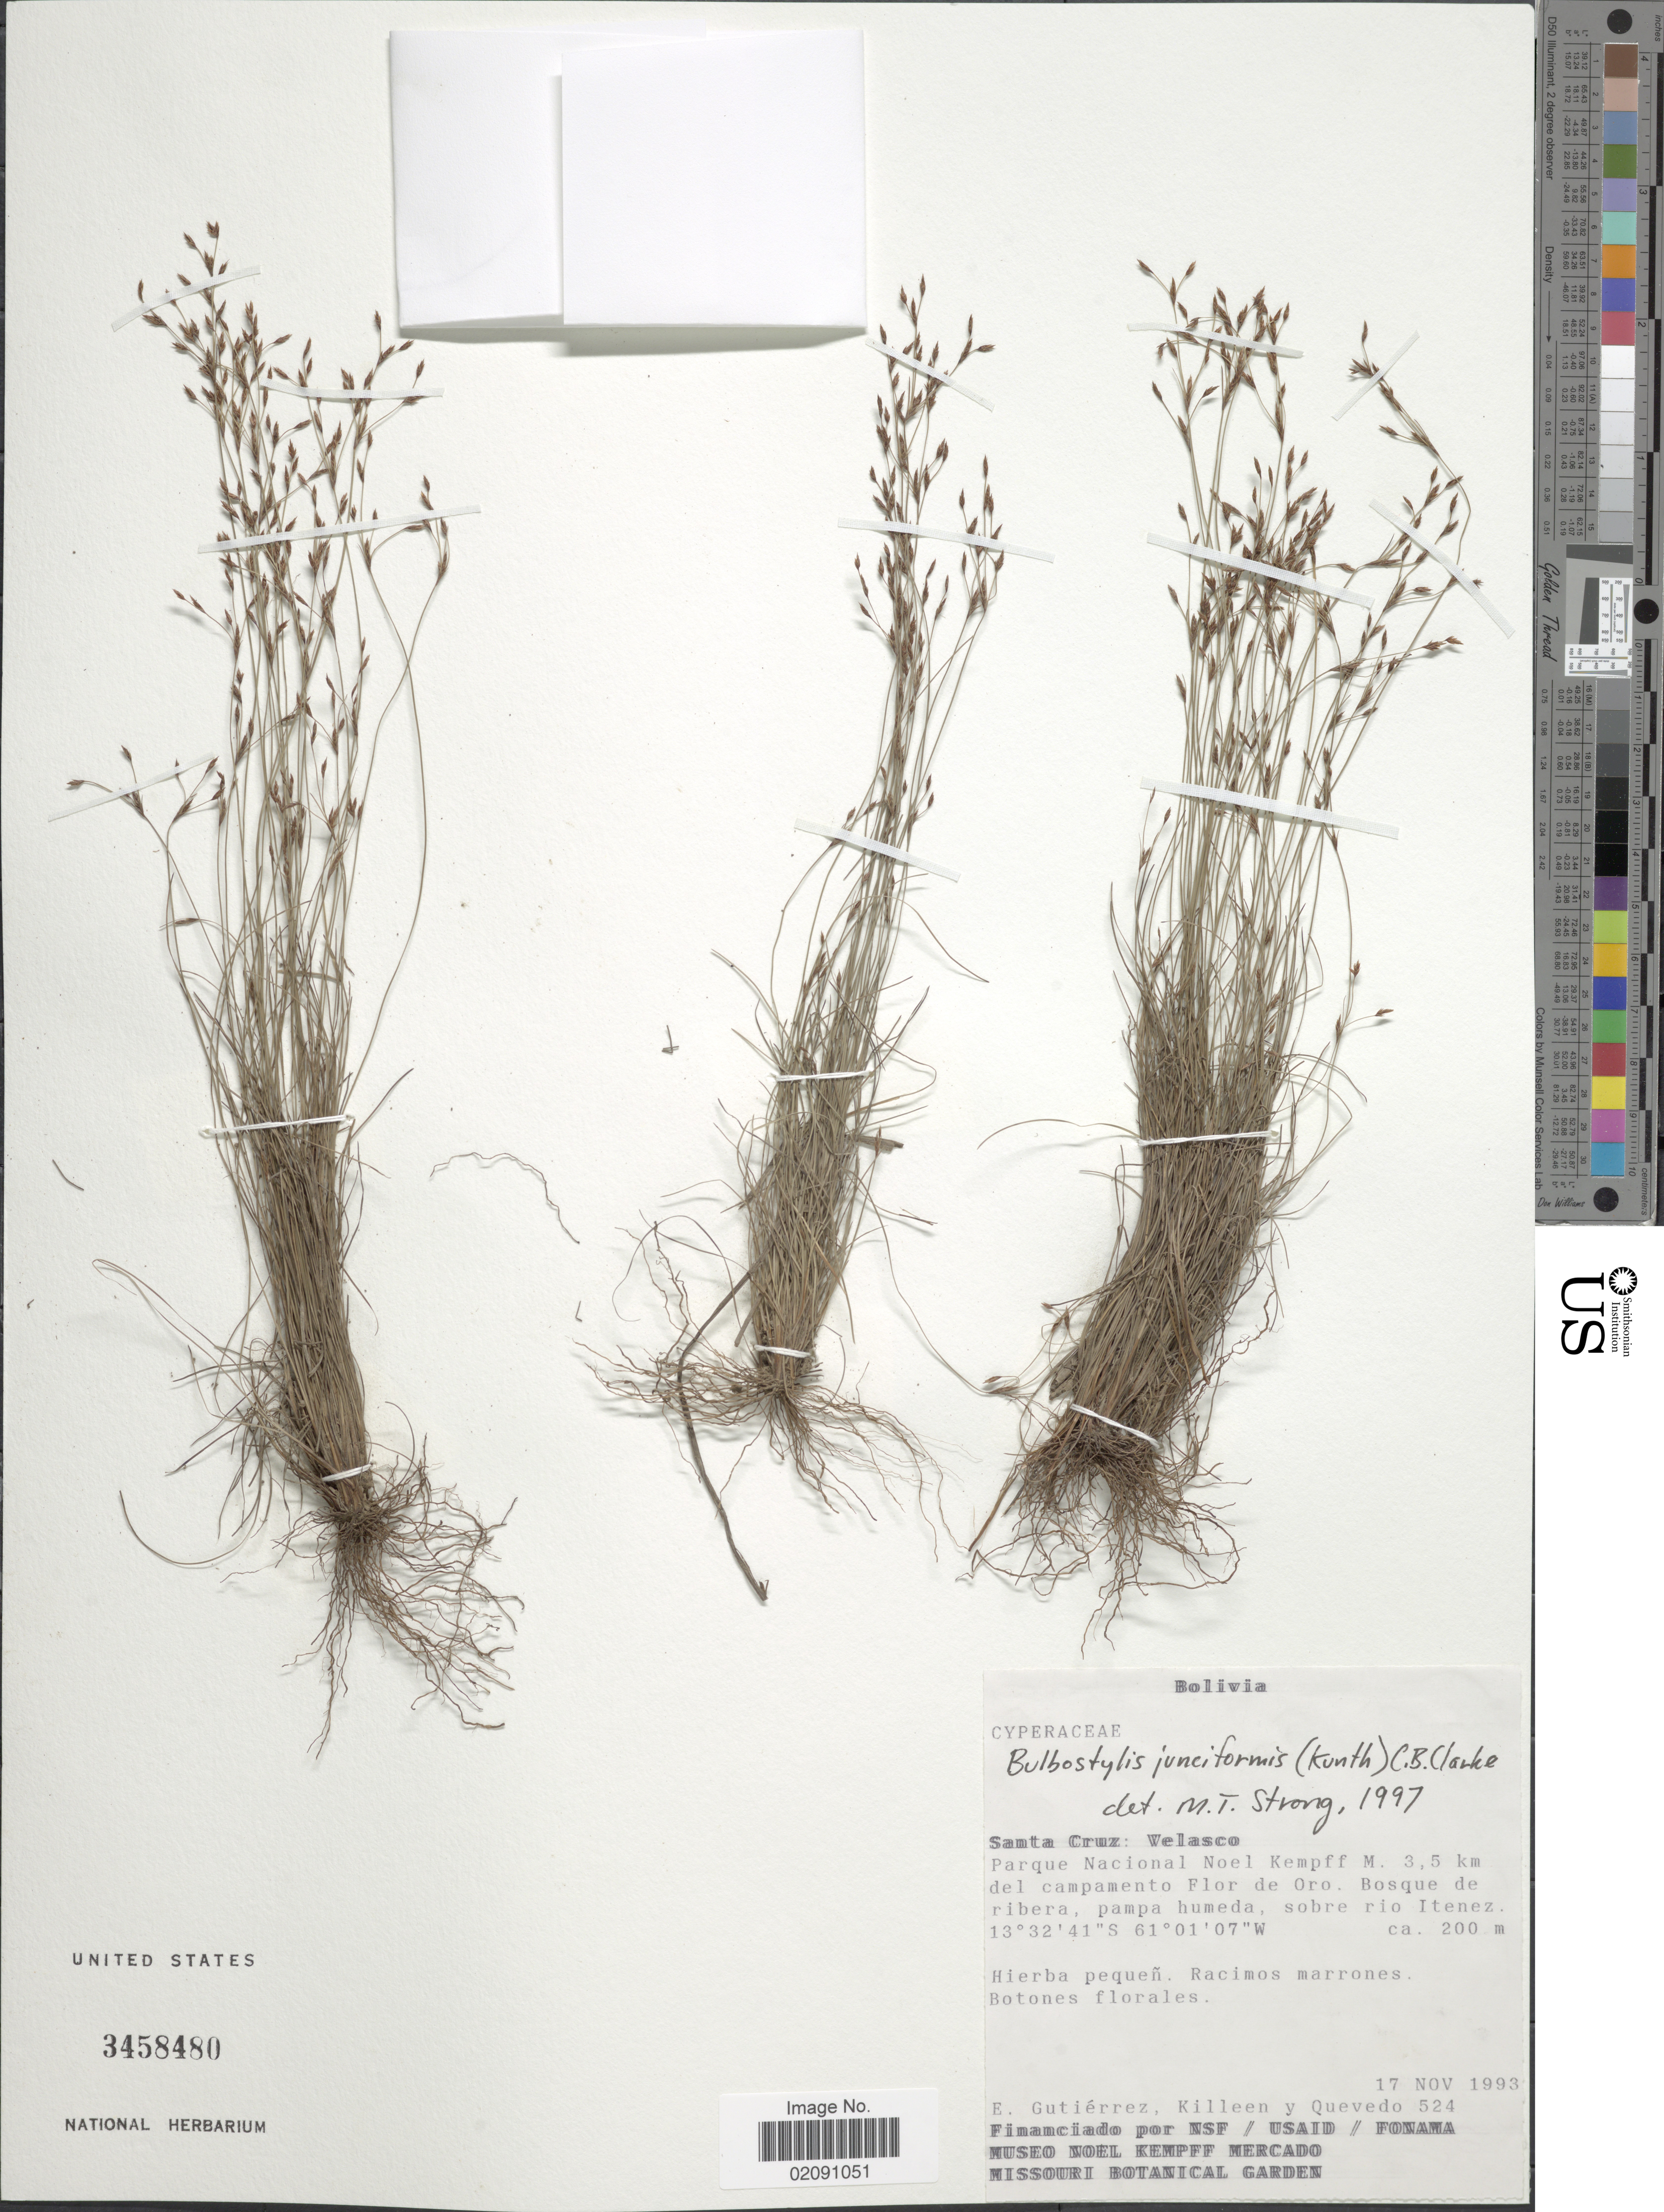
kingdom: Plantae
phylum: Tracheophyta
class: Liliopsida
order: Poales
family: Cyperaceae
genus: Bulbostylis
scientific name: Bulbostylis junciformis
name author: (Kunth) C.B. Clarke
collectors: E. Gutiérrez, Killeen, -- & -- Quevedo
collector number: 524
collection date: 1993-11-17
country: Bolivia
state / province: Santa Cruz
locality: Welasco, Parque Nacional Noel Kempff M. 3,5 km del campamento Flor de Oro, bosque de ribera, pampa humeda, sobre rio Itenez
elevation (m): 200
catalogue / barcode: US 3458480